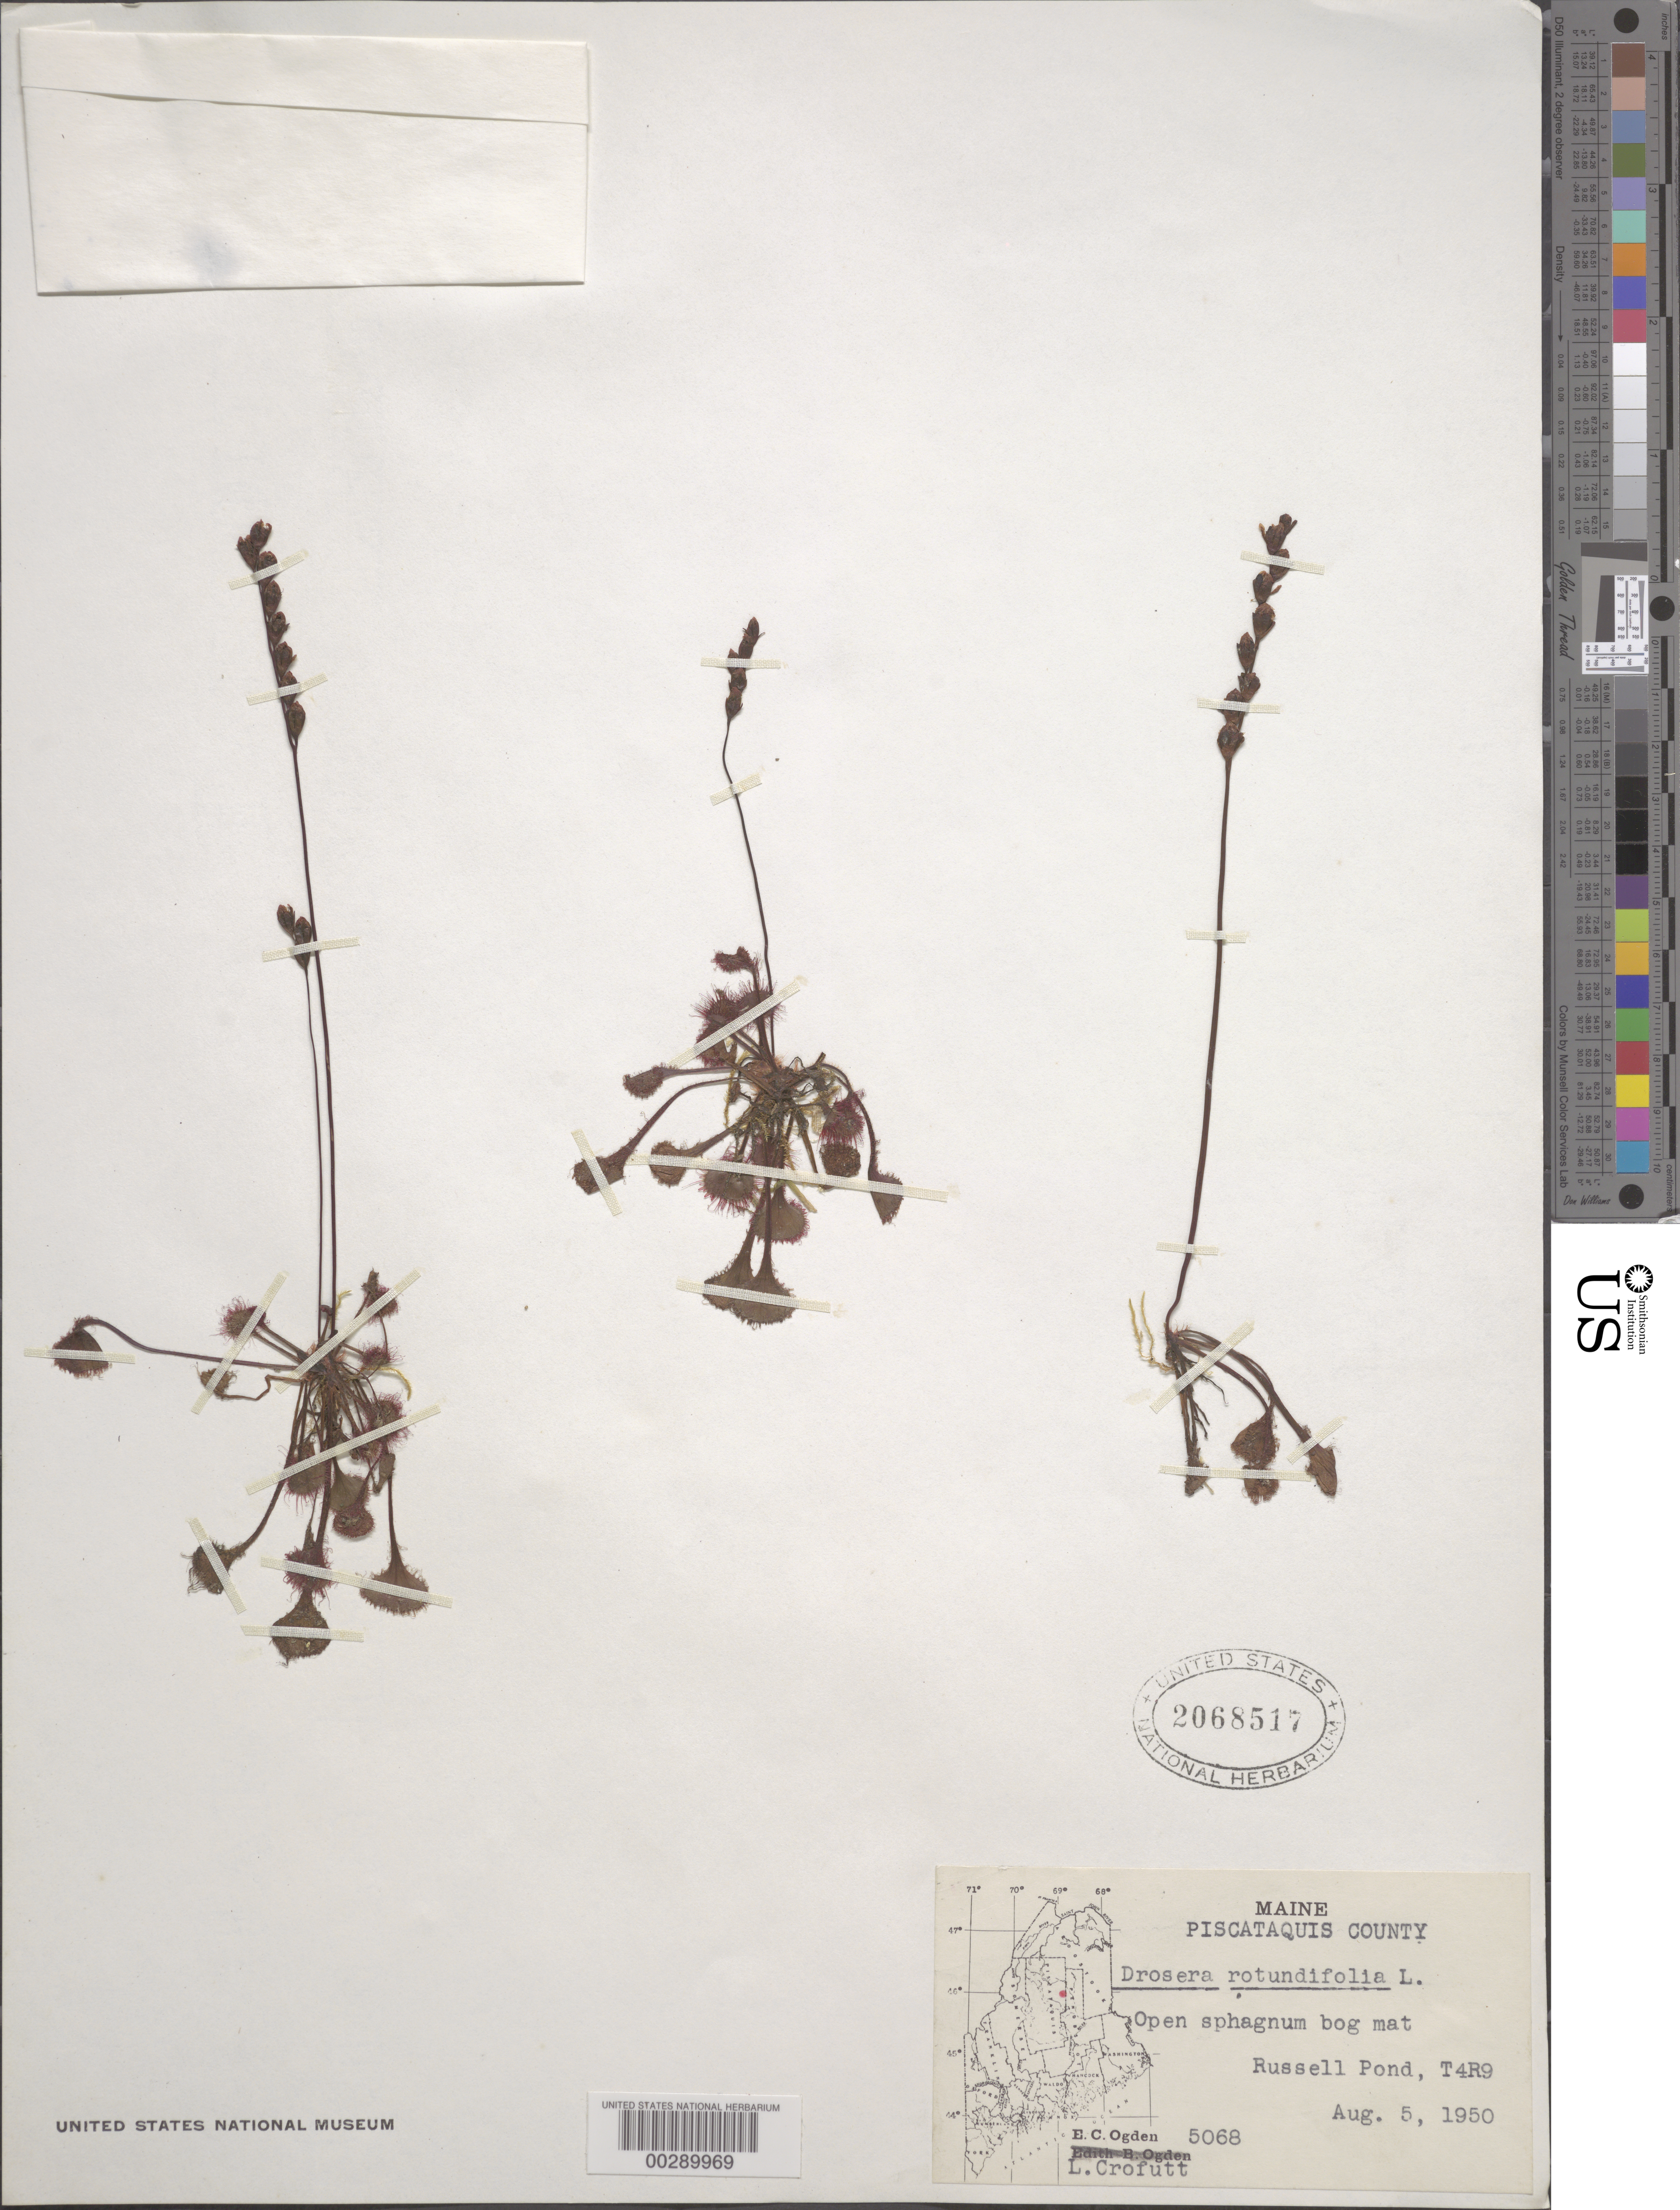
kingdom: Plantae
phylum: Tracheophyta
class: Magnoliopsida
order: Caryophyllales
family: Droseraceae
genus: Drosera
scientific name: Drosera rotundifolia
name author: L.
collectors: E. Ogden & L. Crofutt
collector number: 5068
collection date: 1950-08-05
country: United States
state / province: Maine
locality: Piscataquis County. Russell Pond, T4R9.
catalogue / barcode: US 2068517